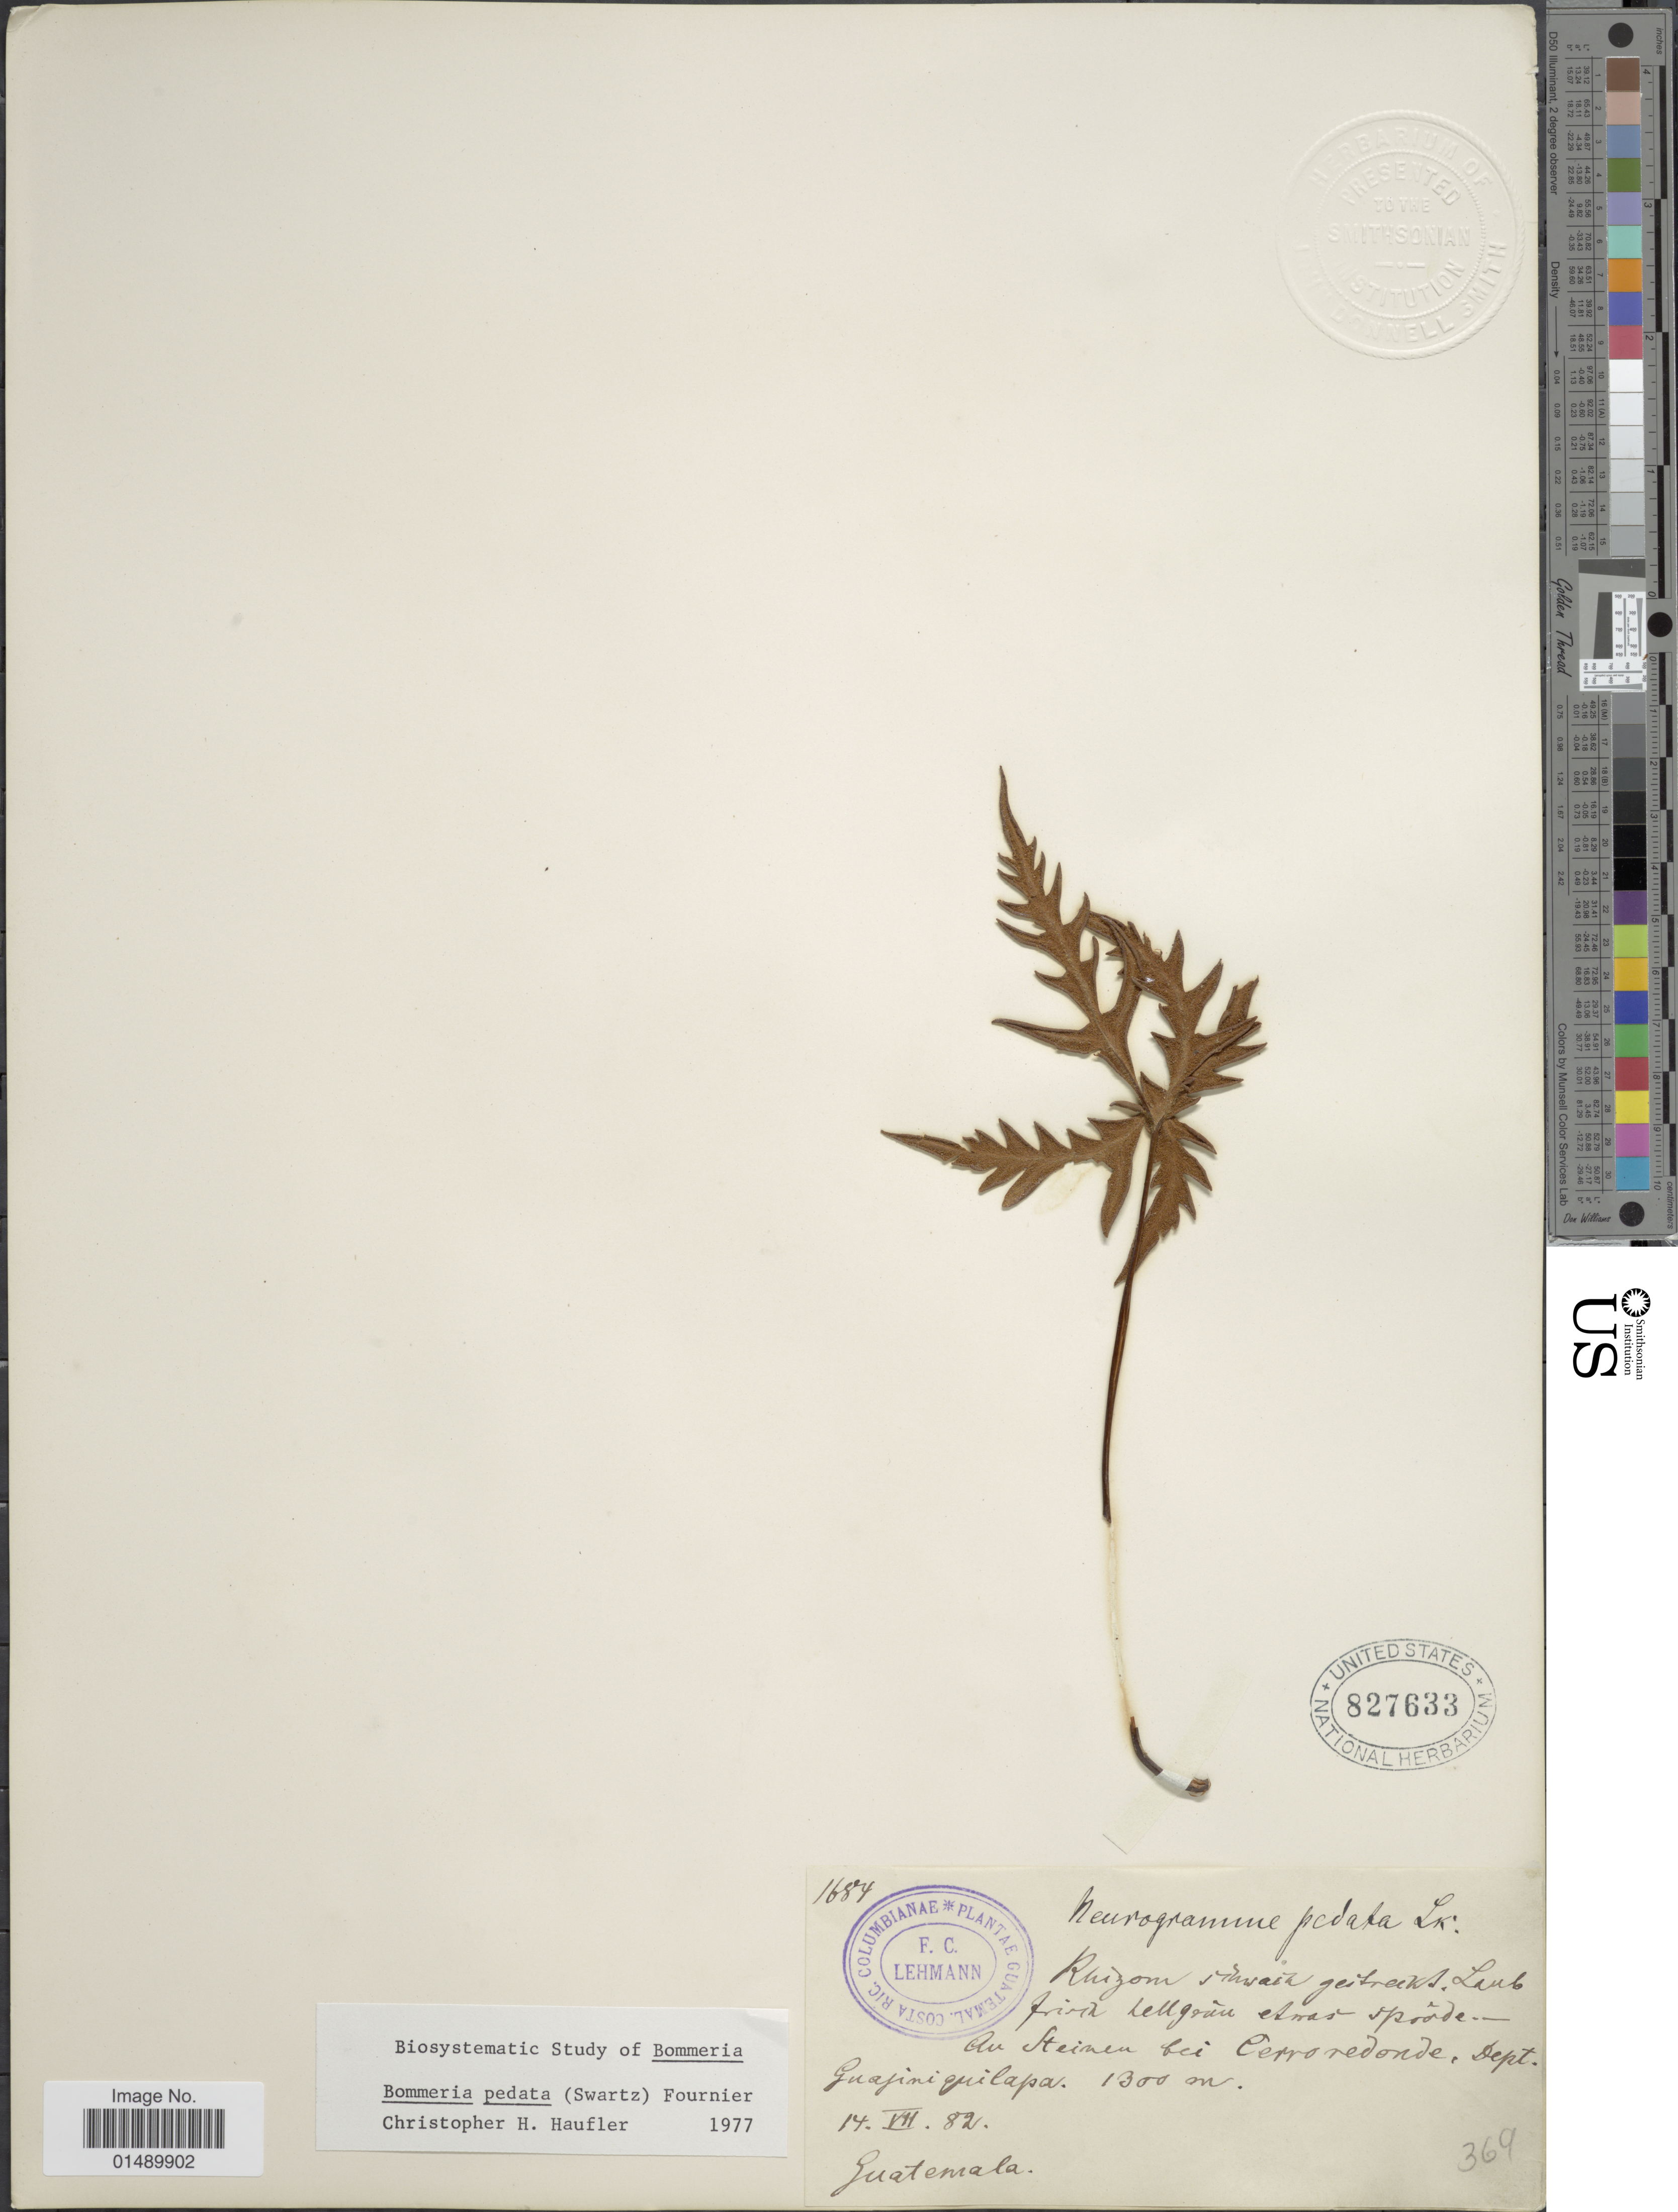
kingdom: Plantae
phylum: Tracheophyta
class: Polypodiopsida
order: Polypodiales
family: Pteridaceae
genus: Bommeria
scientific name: Bommeria pedata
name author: (Sw.) E. Fourn.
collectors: F. C. Lehmann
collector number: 1684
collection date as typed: Transcribed d/m/y: 14/7/82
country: Guatemala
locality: Au Steinen bei Cerro Redondo,Dept. Guajiniquilapa.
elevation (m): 1300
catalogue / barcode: US 827633